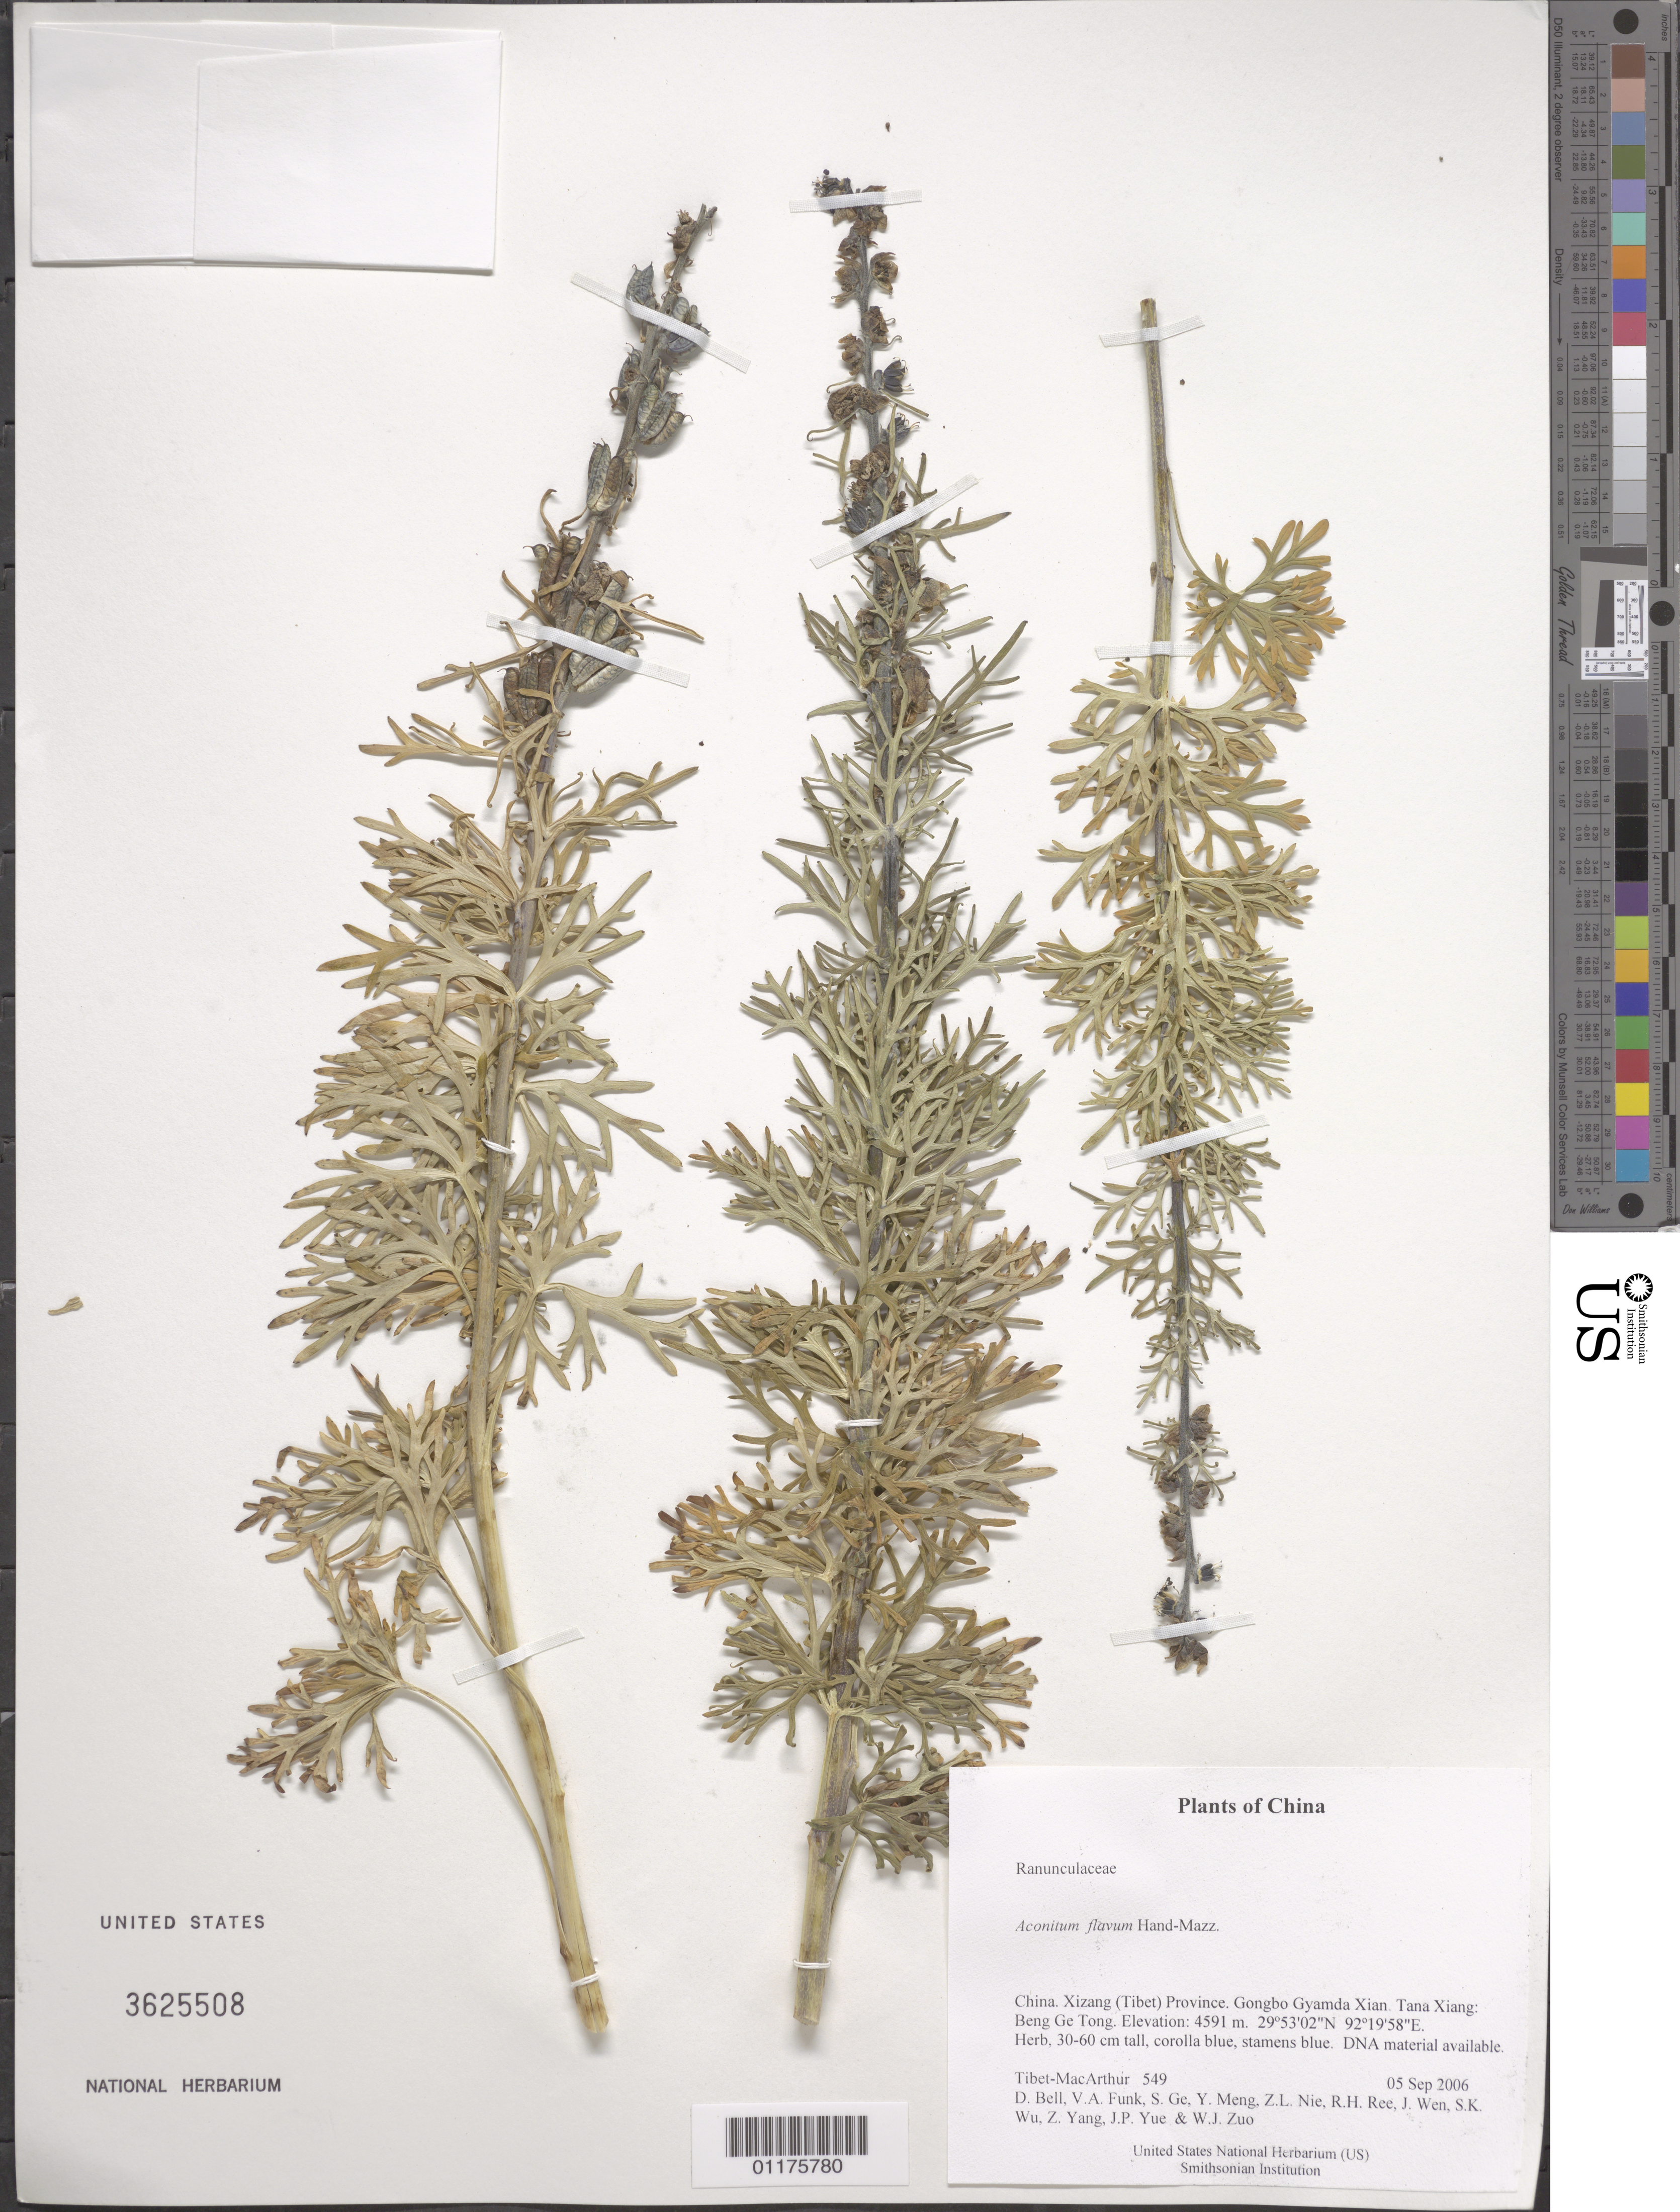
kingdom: Plantae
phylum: Tracheophyta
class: Magnoliopsida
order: Ranunculales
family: Ranunculaceae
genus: Aconitum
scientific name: Aconitum flavum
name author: Hand.-Mazz.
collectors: Tibet-MacArthur, D. A. Bell, V. Funk, S. Ge, Y. Meng, Z. Nie, R. Ree, J. Wen, S. K. Wu, Z. Yang, J. Yue & W. Zuo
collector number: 549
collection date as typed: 05 Sep 2006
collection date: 2006-09-05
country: China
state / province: Xizang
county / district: Gongbo Gyamda Xian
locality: Tana Xiang: Beng Ge Tong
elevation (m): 4591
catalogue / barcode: US 3625508